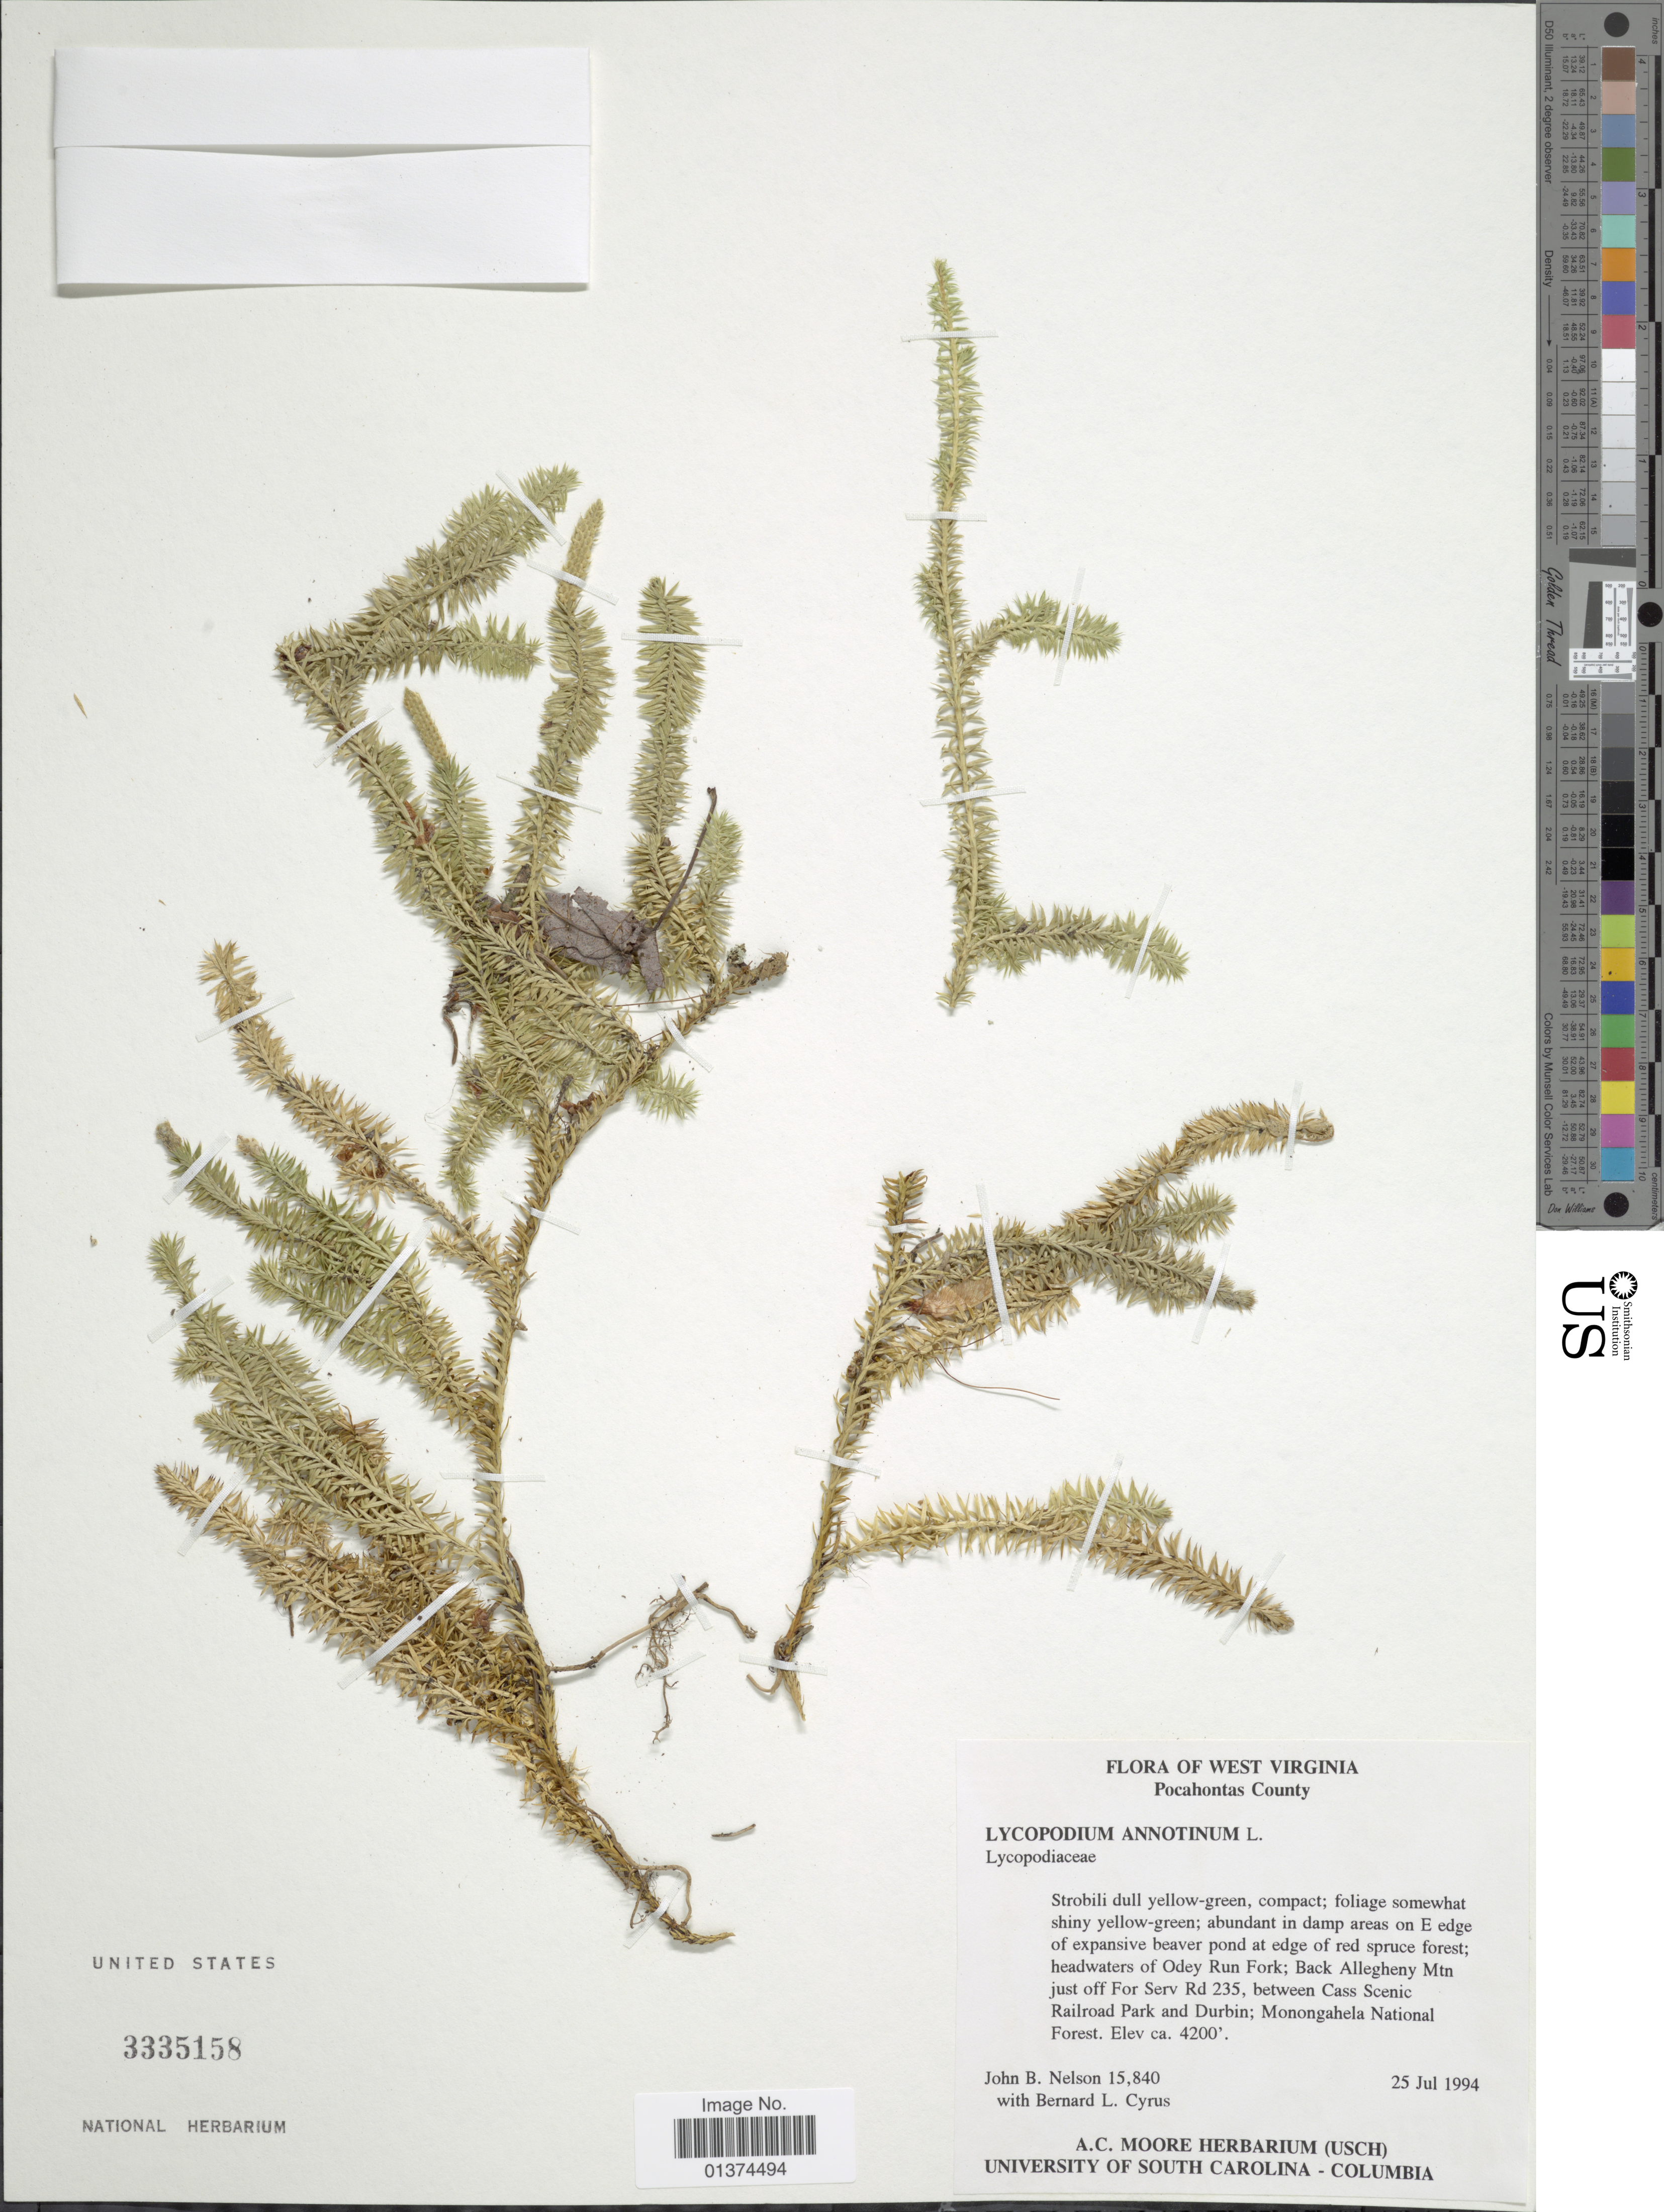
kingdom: Plantae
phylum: Tracheophyta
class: Lycopodiopsida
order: Lycopodiales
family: Lycopodiaceae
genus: Spinulum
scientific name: Spinulum annotinum subsp. annotinum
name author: (L.) A. Haines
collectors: J. B. Nelson & B. Cyrus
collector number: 15840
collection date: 1994-07-25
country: United States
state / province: West Virginia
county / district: Pocahontas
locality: Pocahontas County, headwaters of Odey Run Fork; Back Allegheny Mtn just off For Serv Rd 235, between Cass Scenic Railroad Park and Durbin; Monongahela National Forest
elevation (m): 1280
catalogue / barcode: US 3335158